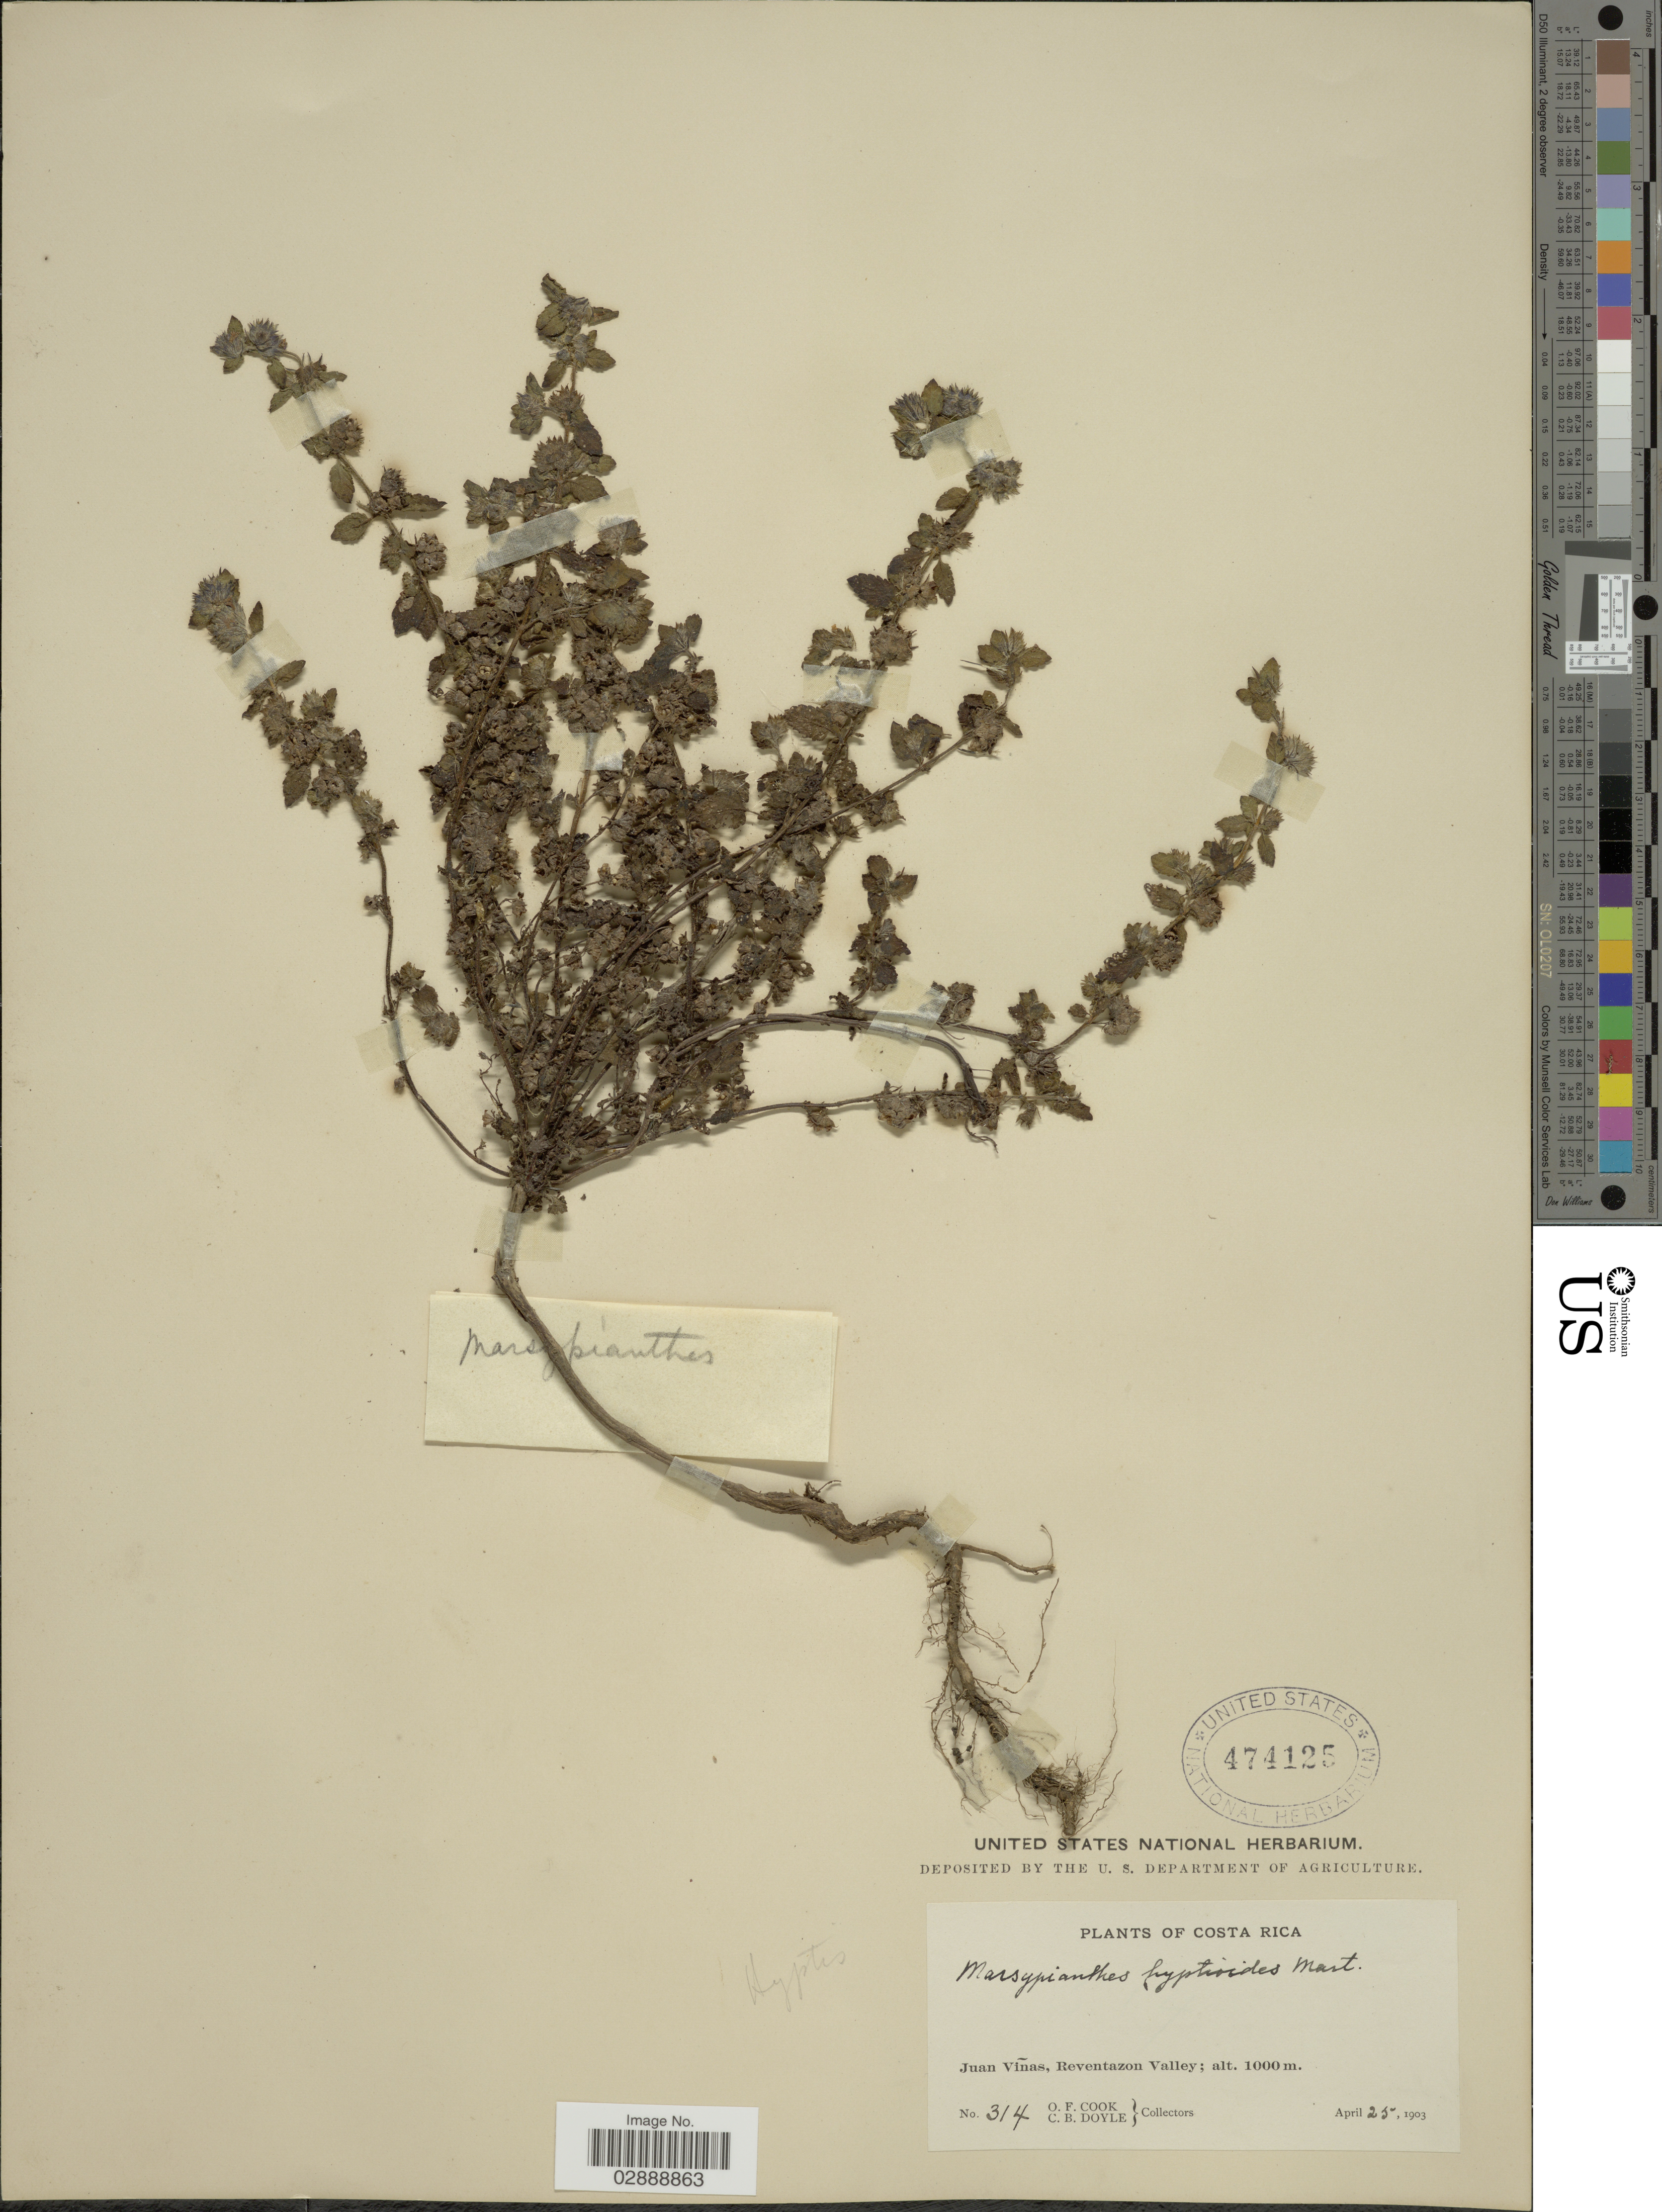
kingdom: Plantae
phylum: Tracheophyta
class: Magnoliopsida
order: Lamiales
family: Lamiaceae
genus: Marsypianthes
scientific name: Marsypianthes chamaedrys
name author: (Vahl) Kuntze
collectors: O. F. Cook & C. Doyle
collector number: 314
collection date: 1903-04-25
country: Costa Rica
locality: Juan Viñas, Reventazon Valley.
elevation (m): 1000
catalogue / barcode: US 474125